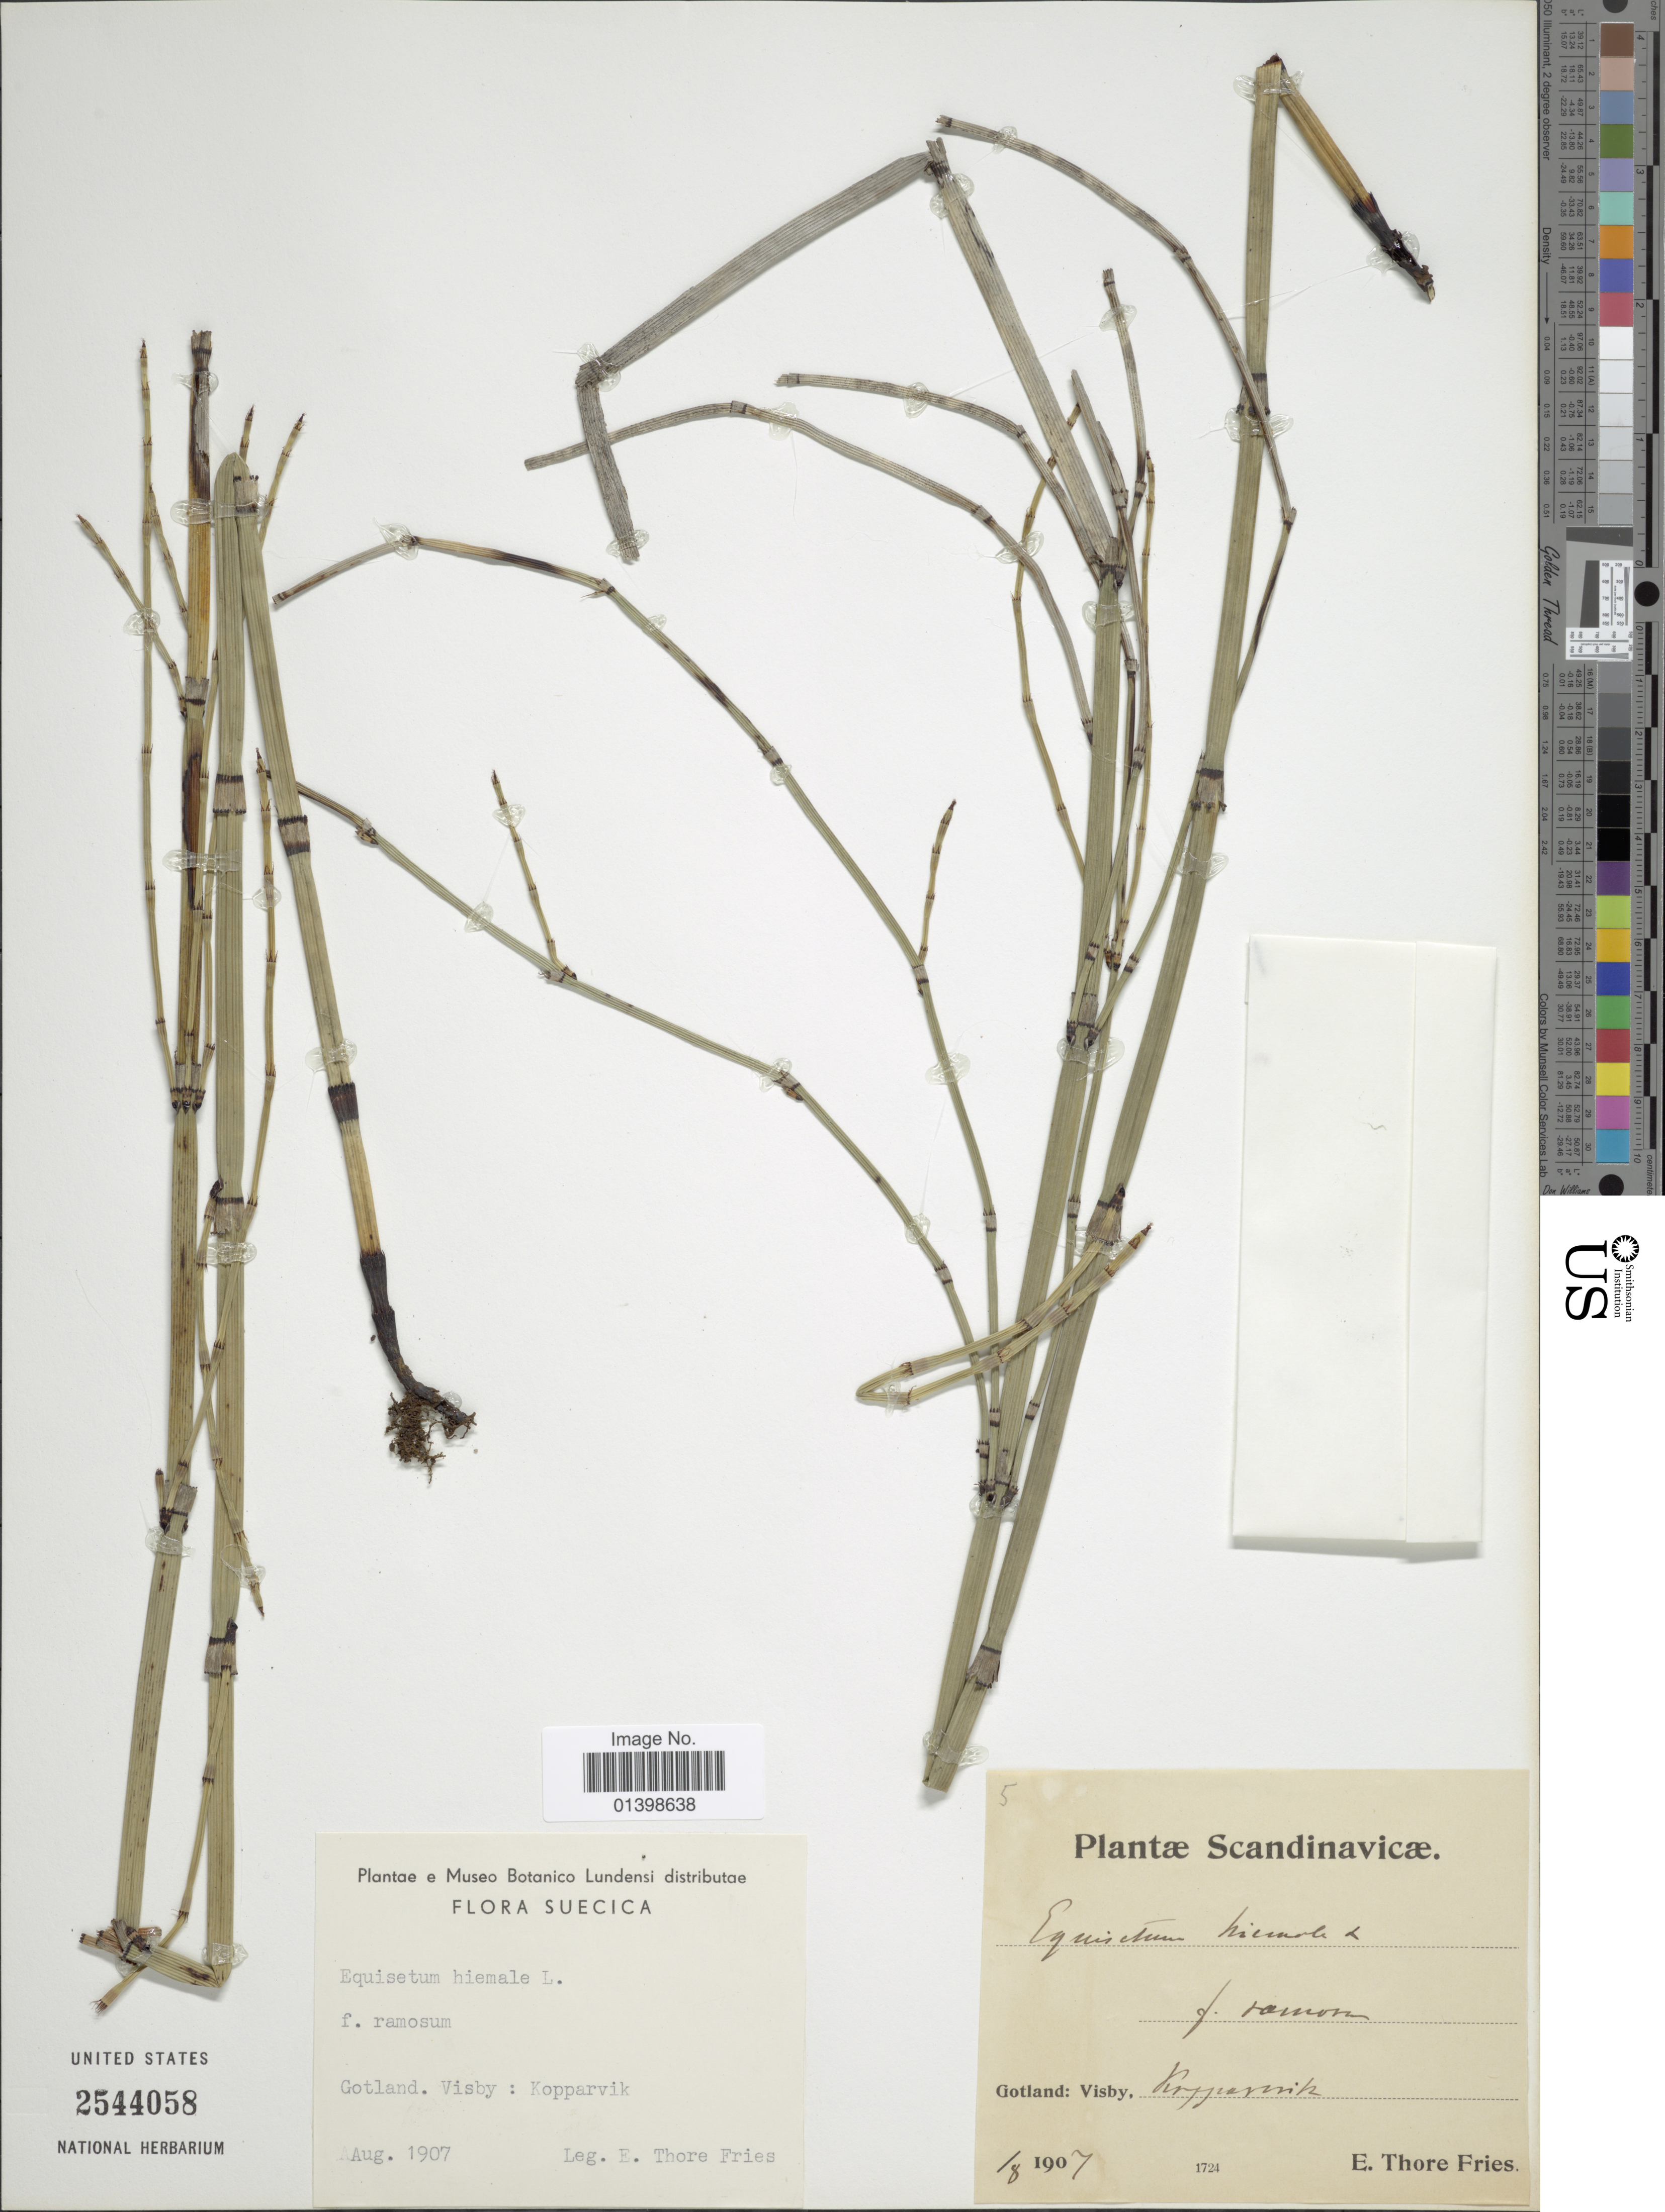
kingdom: Plantae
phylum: Tracheophyta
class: Polypodiopsida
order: Equisetales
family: Equisetaceae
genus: Equisetum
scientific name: Equisetum hyemale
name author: L.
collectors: E. Fries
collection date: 1907-08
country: Sweden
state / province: Gotland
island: Gotland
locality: Visby: Kopparvik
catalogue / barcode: US 2544058